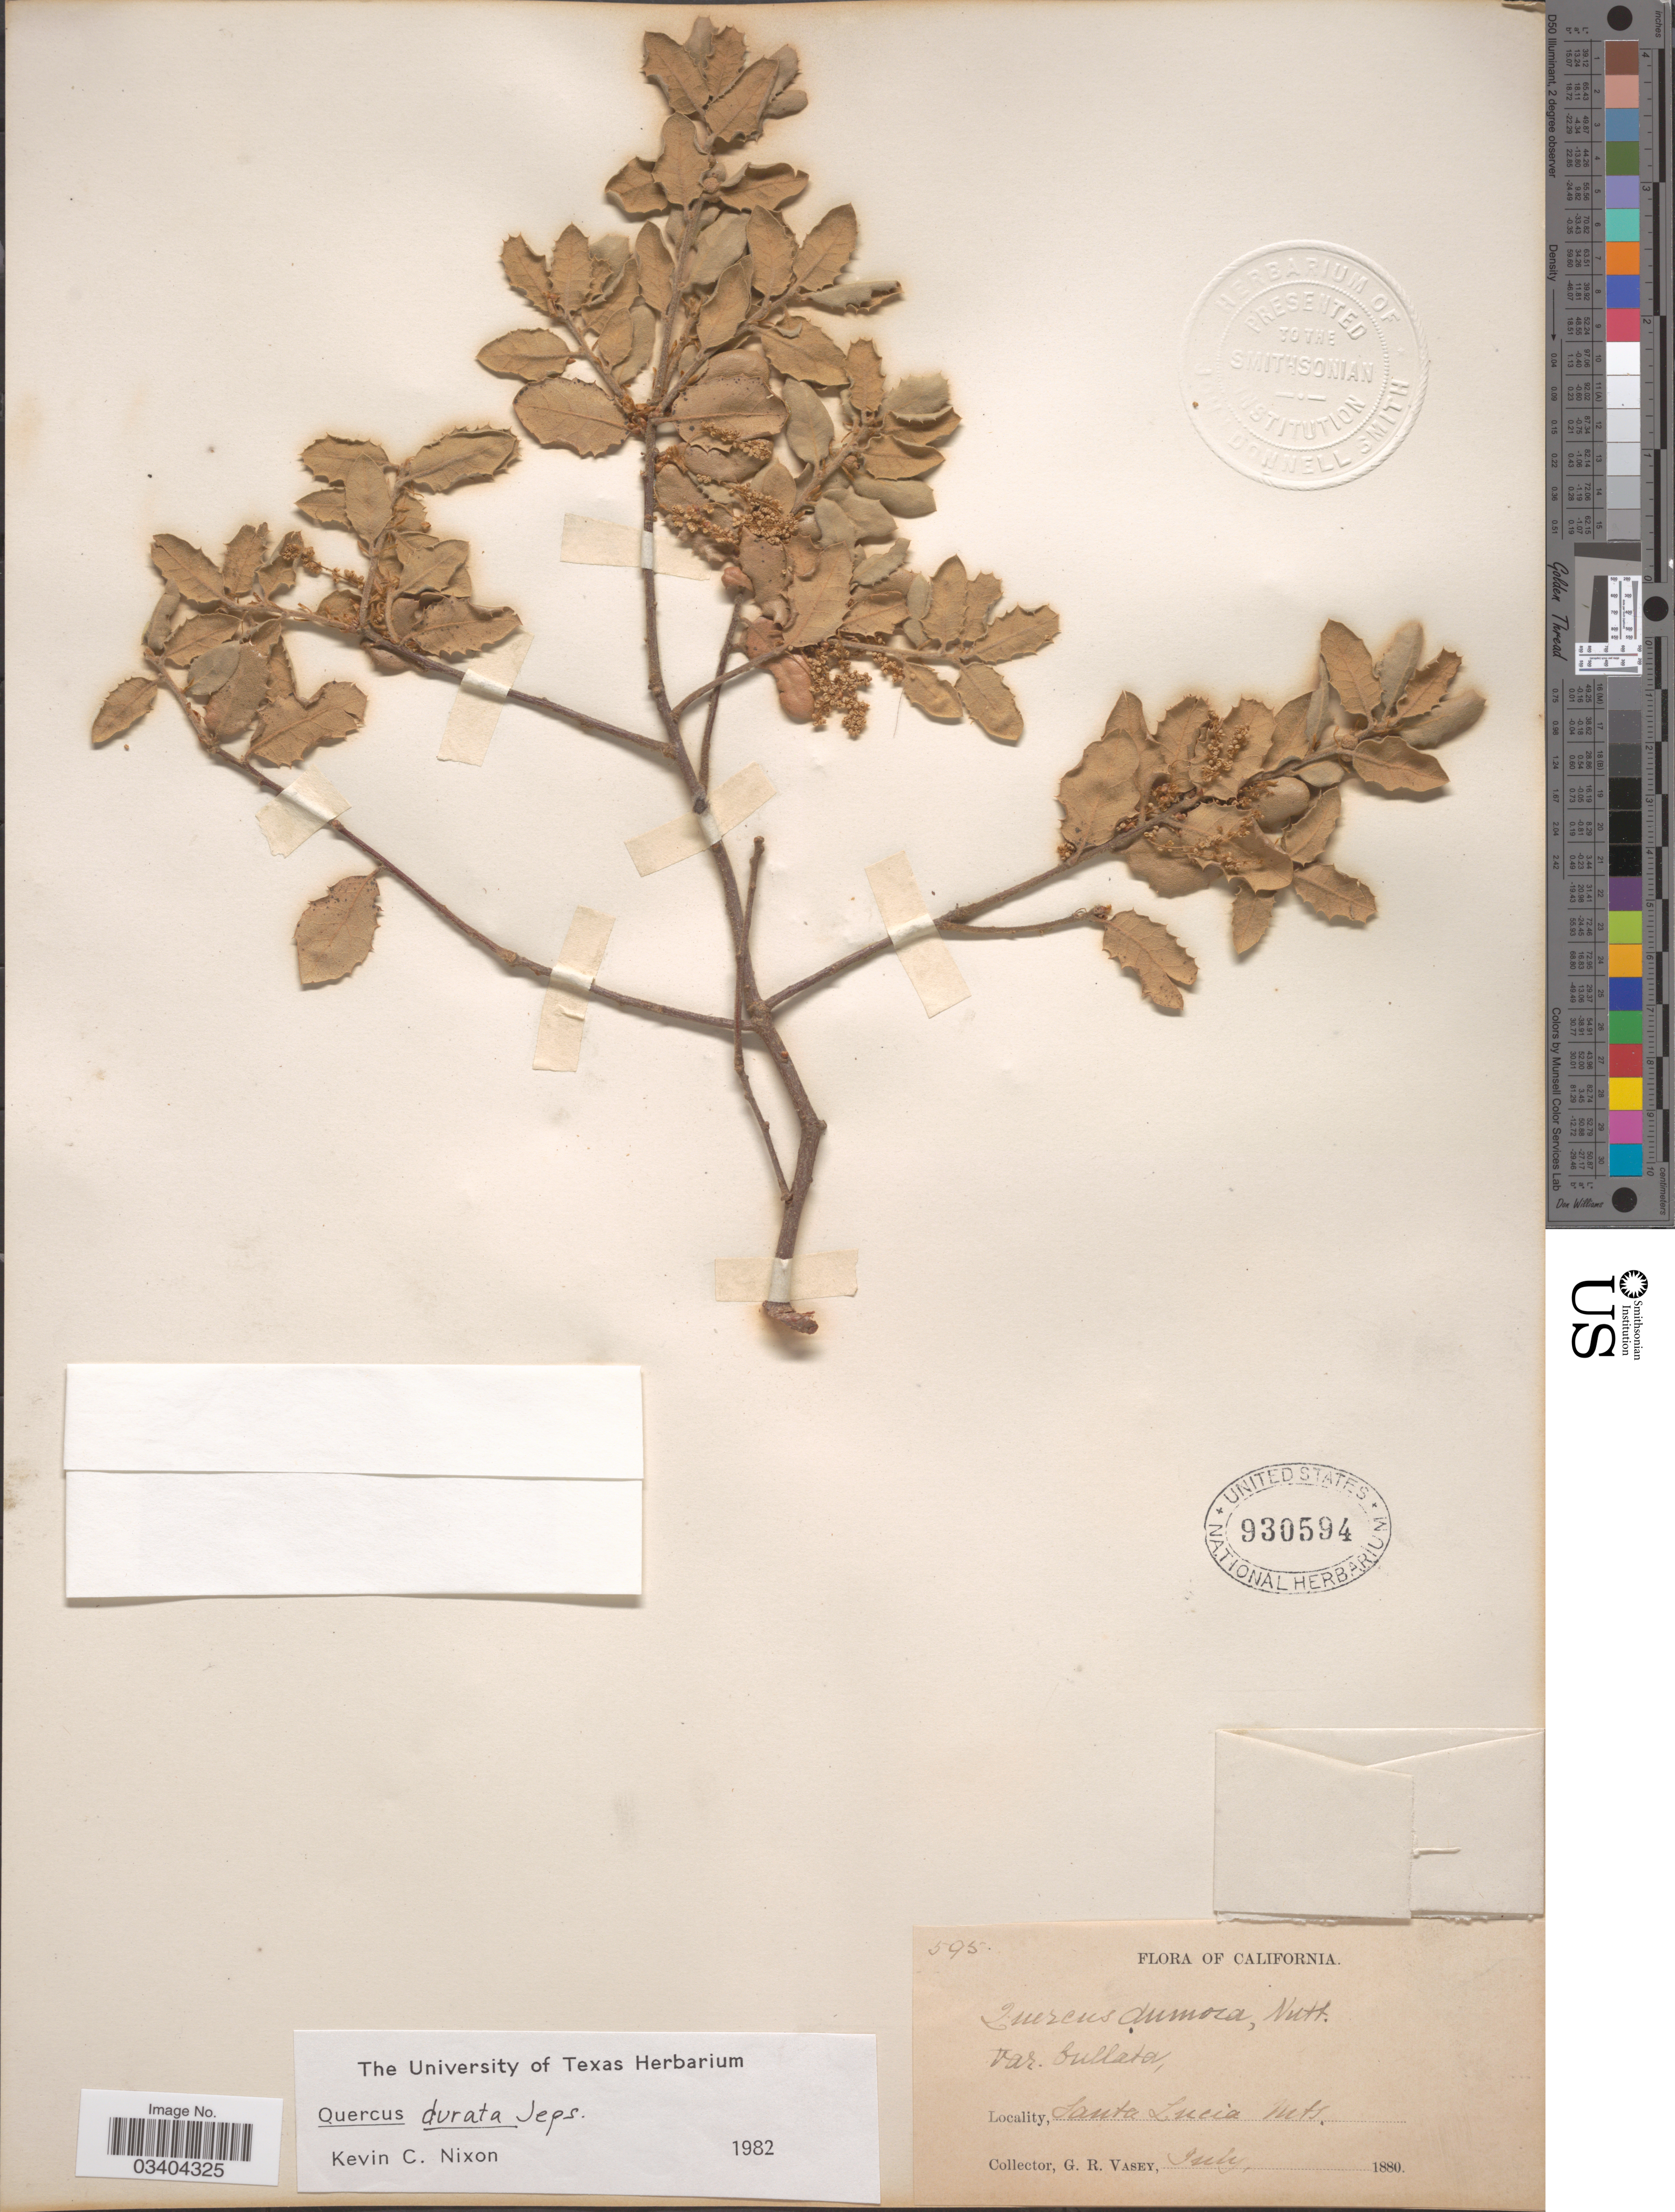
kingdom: Plantae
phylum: Tracheophyta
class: Magnoliopsida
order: Fagales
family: Fagaceae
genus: Quercus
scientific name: Quercus durata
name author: Jeps.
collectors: G. R. Vasey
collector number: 595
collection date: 1880-07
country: United States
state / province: California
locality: Santa Lucia Mts.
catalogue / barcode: US 930594